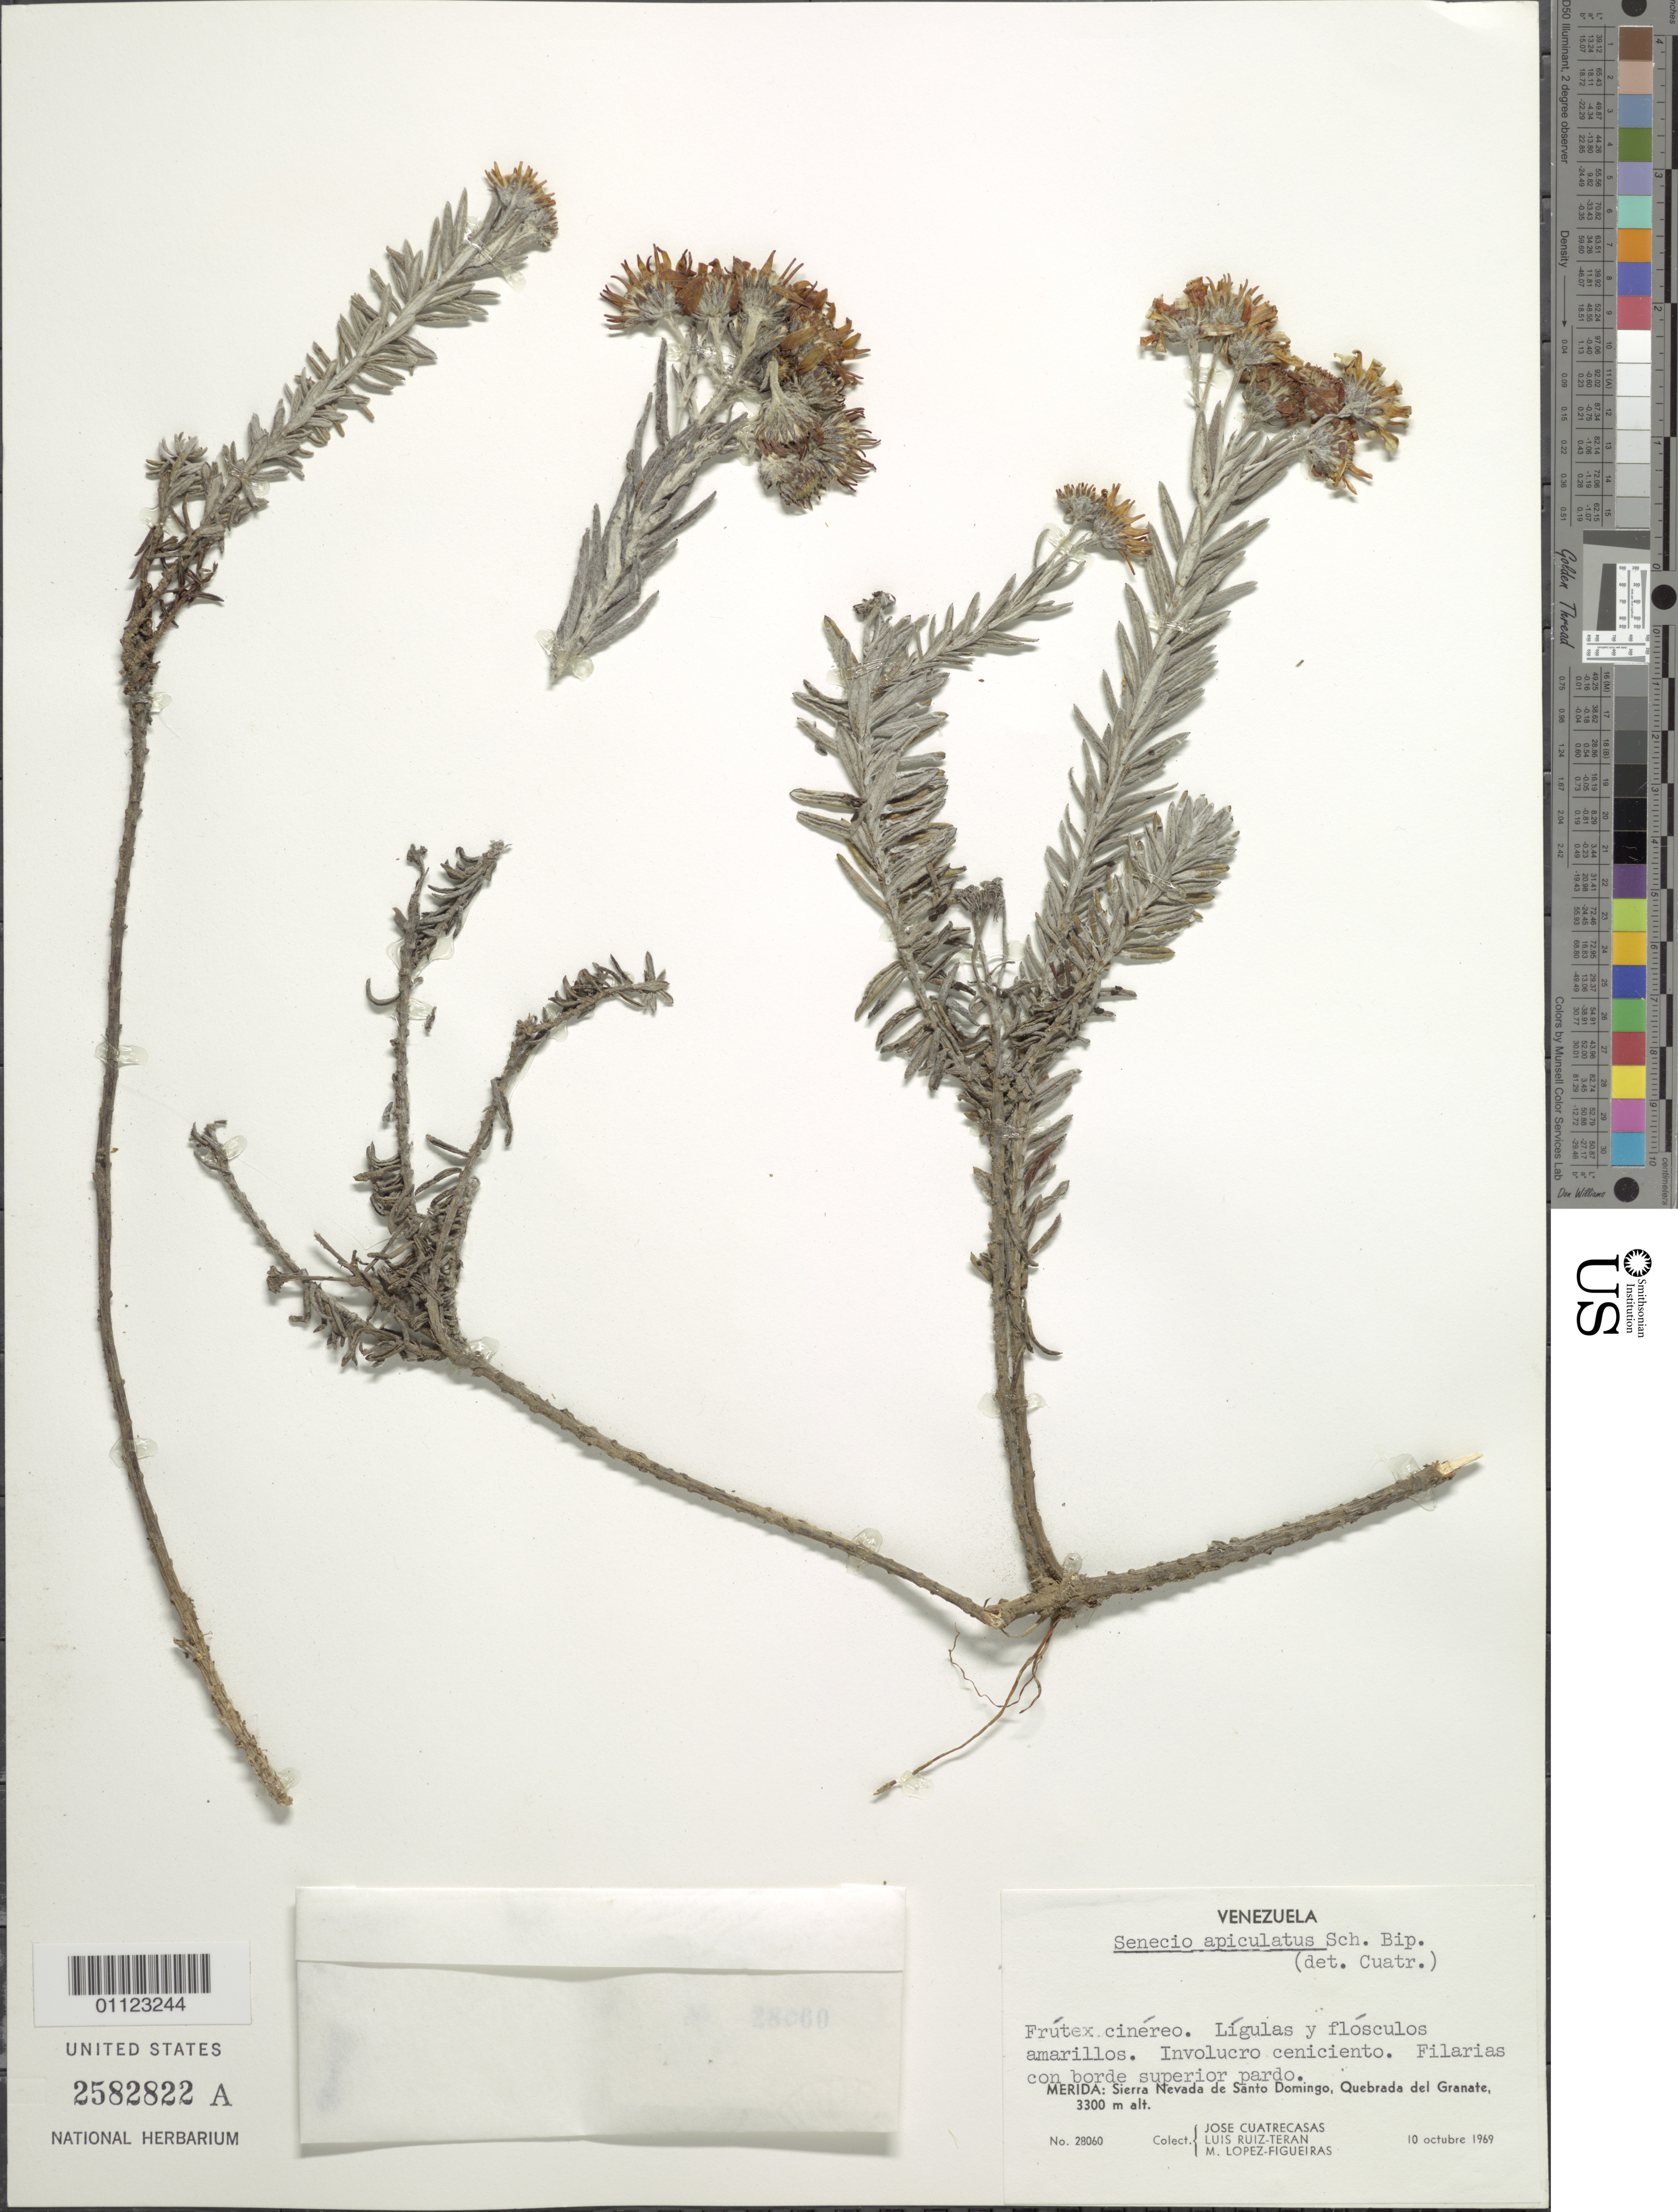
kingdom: Plantae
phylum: Tracheophyta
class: Magnoliopsida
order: Asterales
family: Asteraceae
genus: Pentacalia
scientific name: Pentacalia apiculata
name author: (Sch. Bip. ex Wedd.) Cuatrec.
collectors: J. Cuatrecasas, L. E. Ruíz-Terán & M. López Figueiras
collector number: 28060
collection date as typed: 10 Oct 1969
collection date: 1969-10-10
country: Venezuela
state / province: Mérida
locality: Sierra Nevada de Santo Domingo, Quebrada del Granate.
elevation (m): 3300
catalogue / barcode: US 2582822A